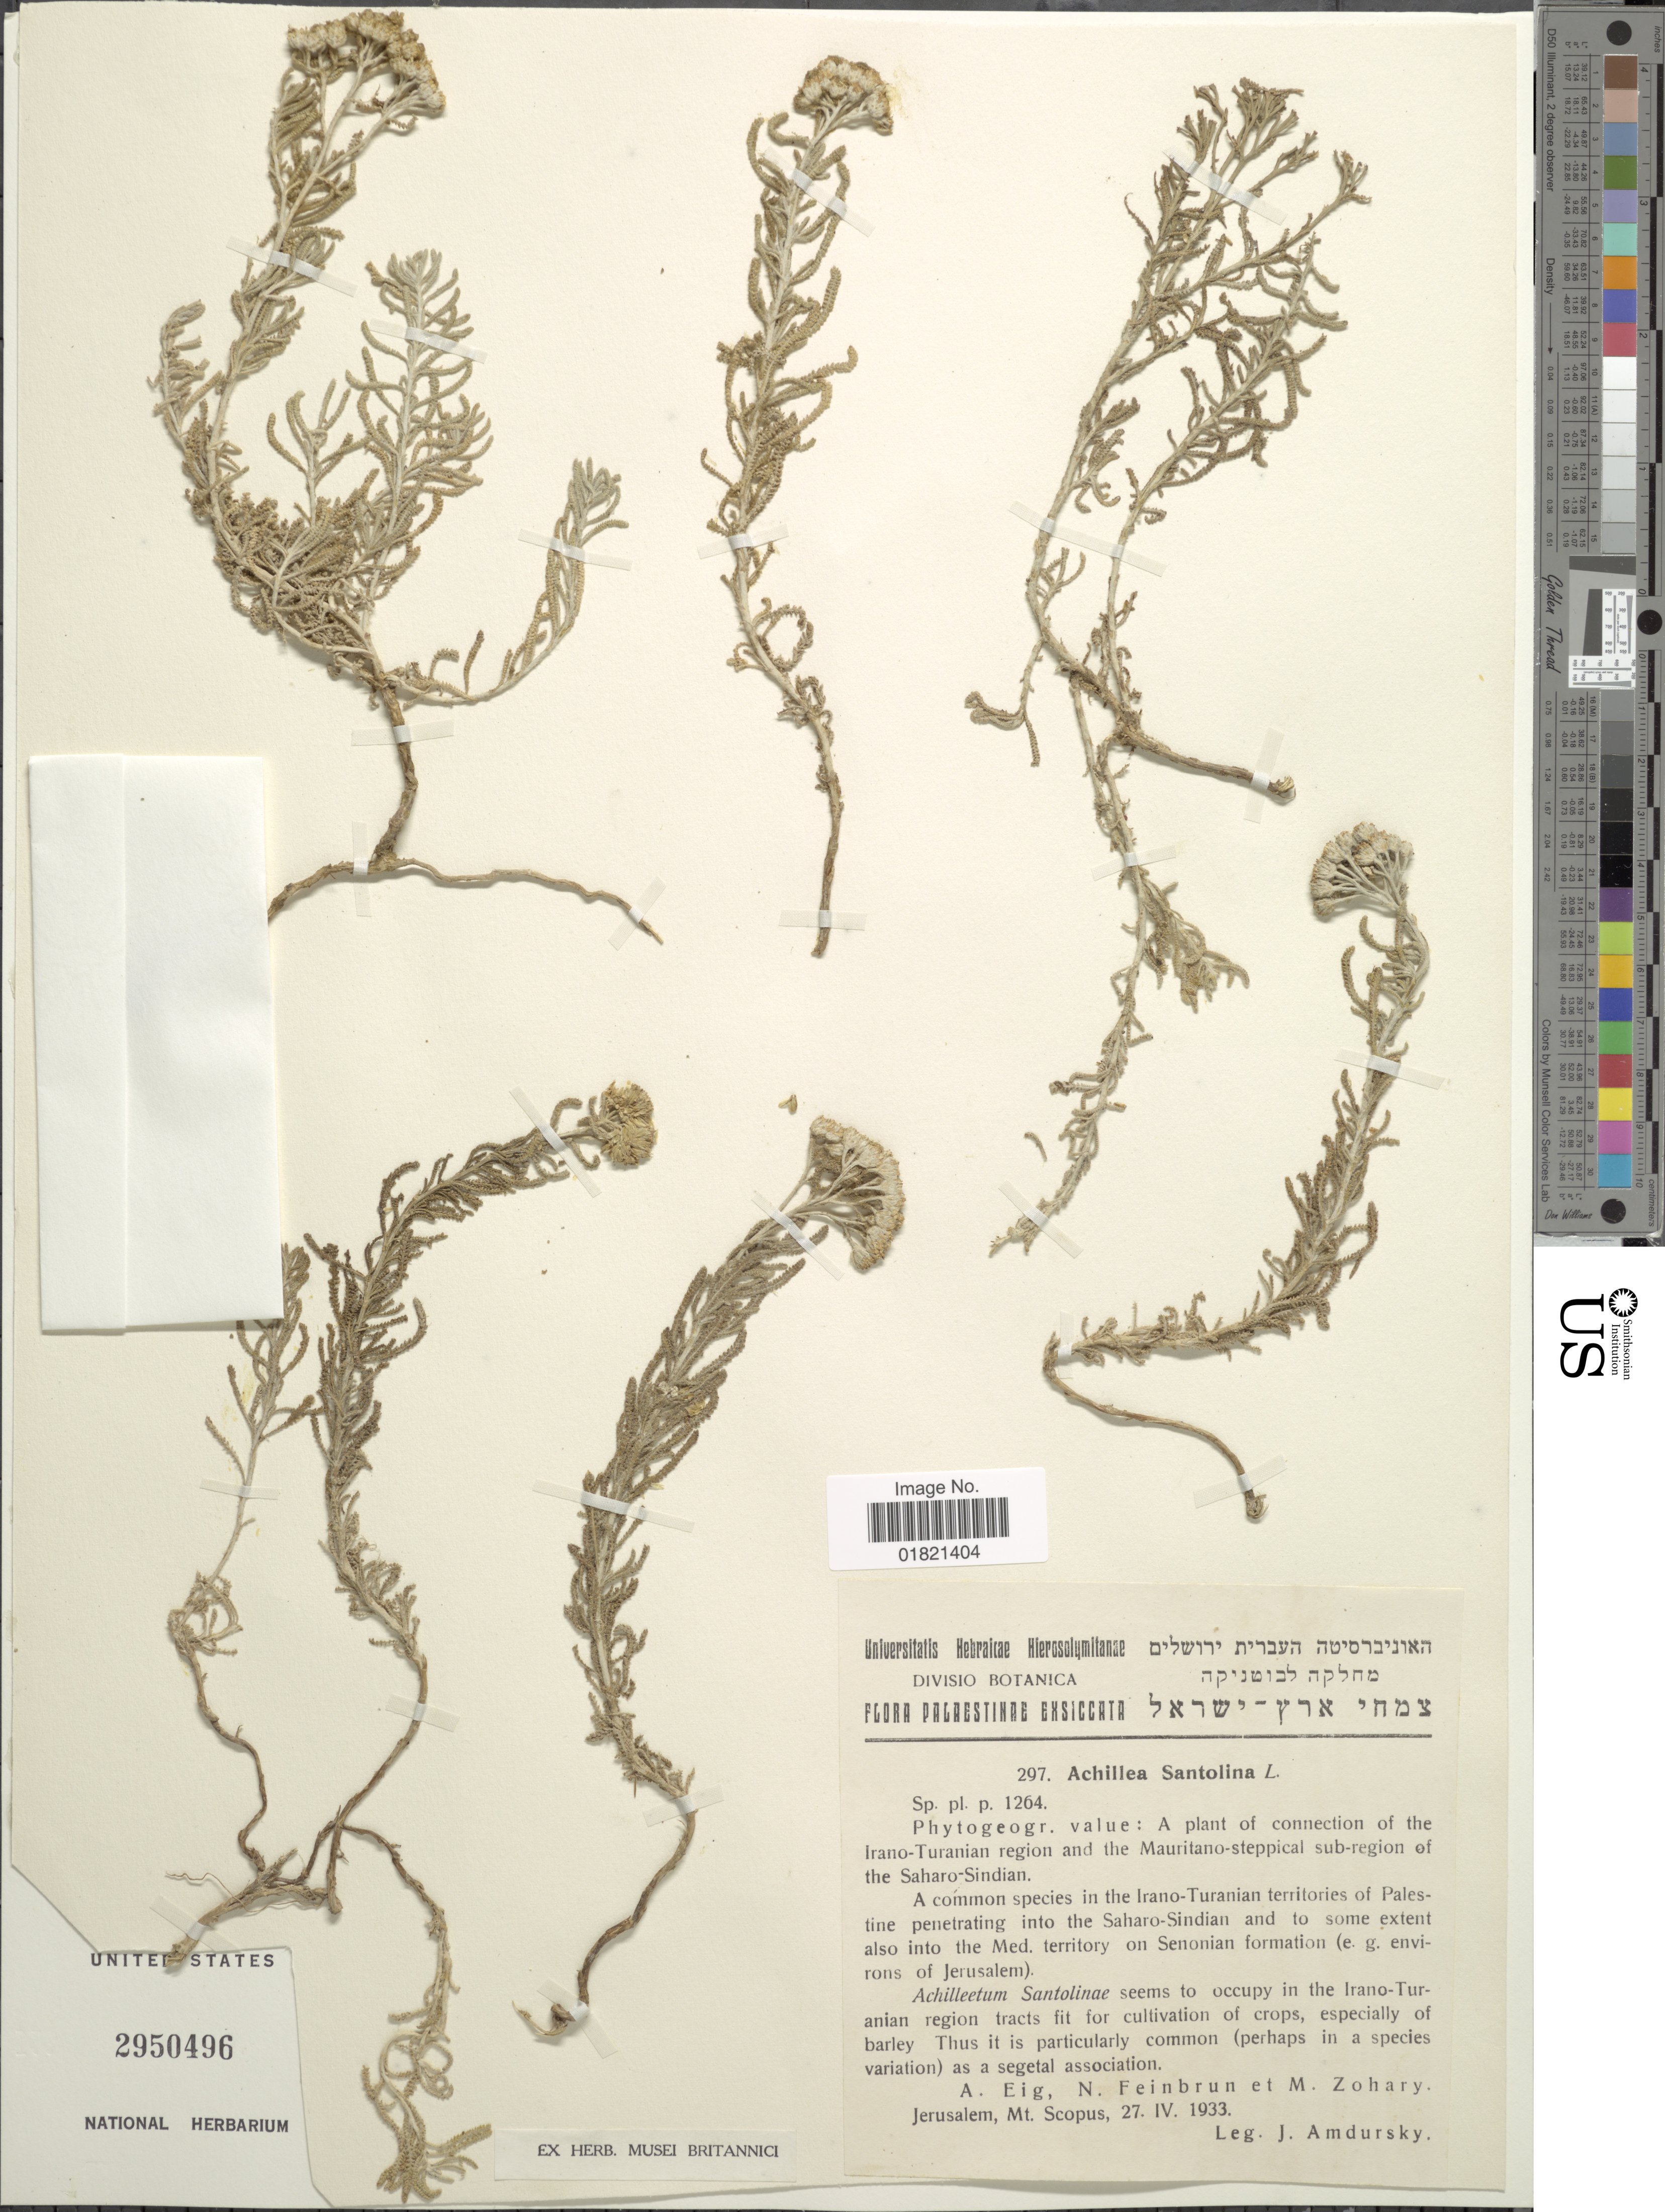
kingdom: Plantae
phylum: Tracheophyta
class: Magnoliopsida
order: Asterales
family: Asteraceae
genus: Achillea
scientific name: Achillea santolina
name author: L.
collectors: I. Amdursky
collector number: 297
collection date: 1933-04-27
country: Israel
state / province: Jerusalem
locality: A plant of connection of the Irano-Turanian region and the Maurtiano-steppical sub-region of the Saharo-Sindina. A common species in the Irano-Tuaniaqn territories of Palestine penetrating into the Saharo-Sindian and to some extent also in the Med. territory of Senonian formation )e.g. environs of Jerusalem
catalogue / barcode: US 2950496